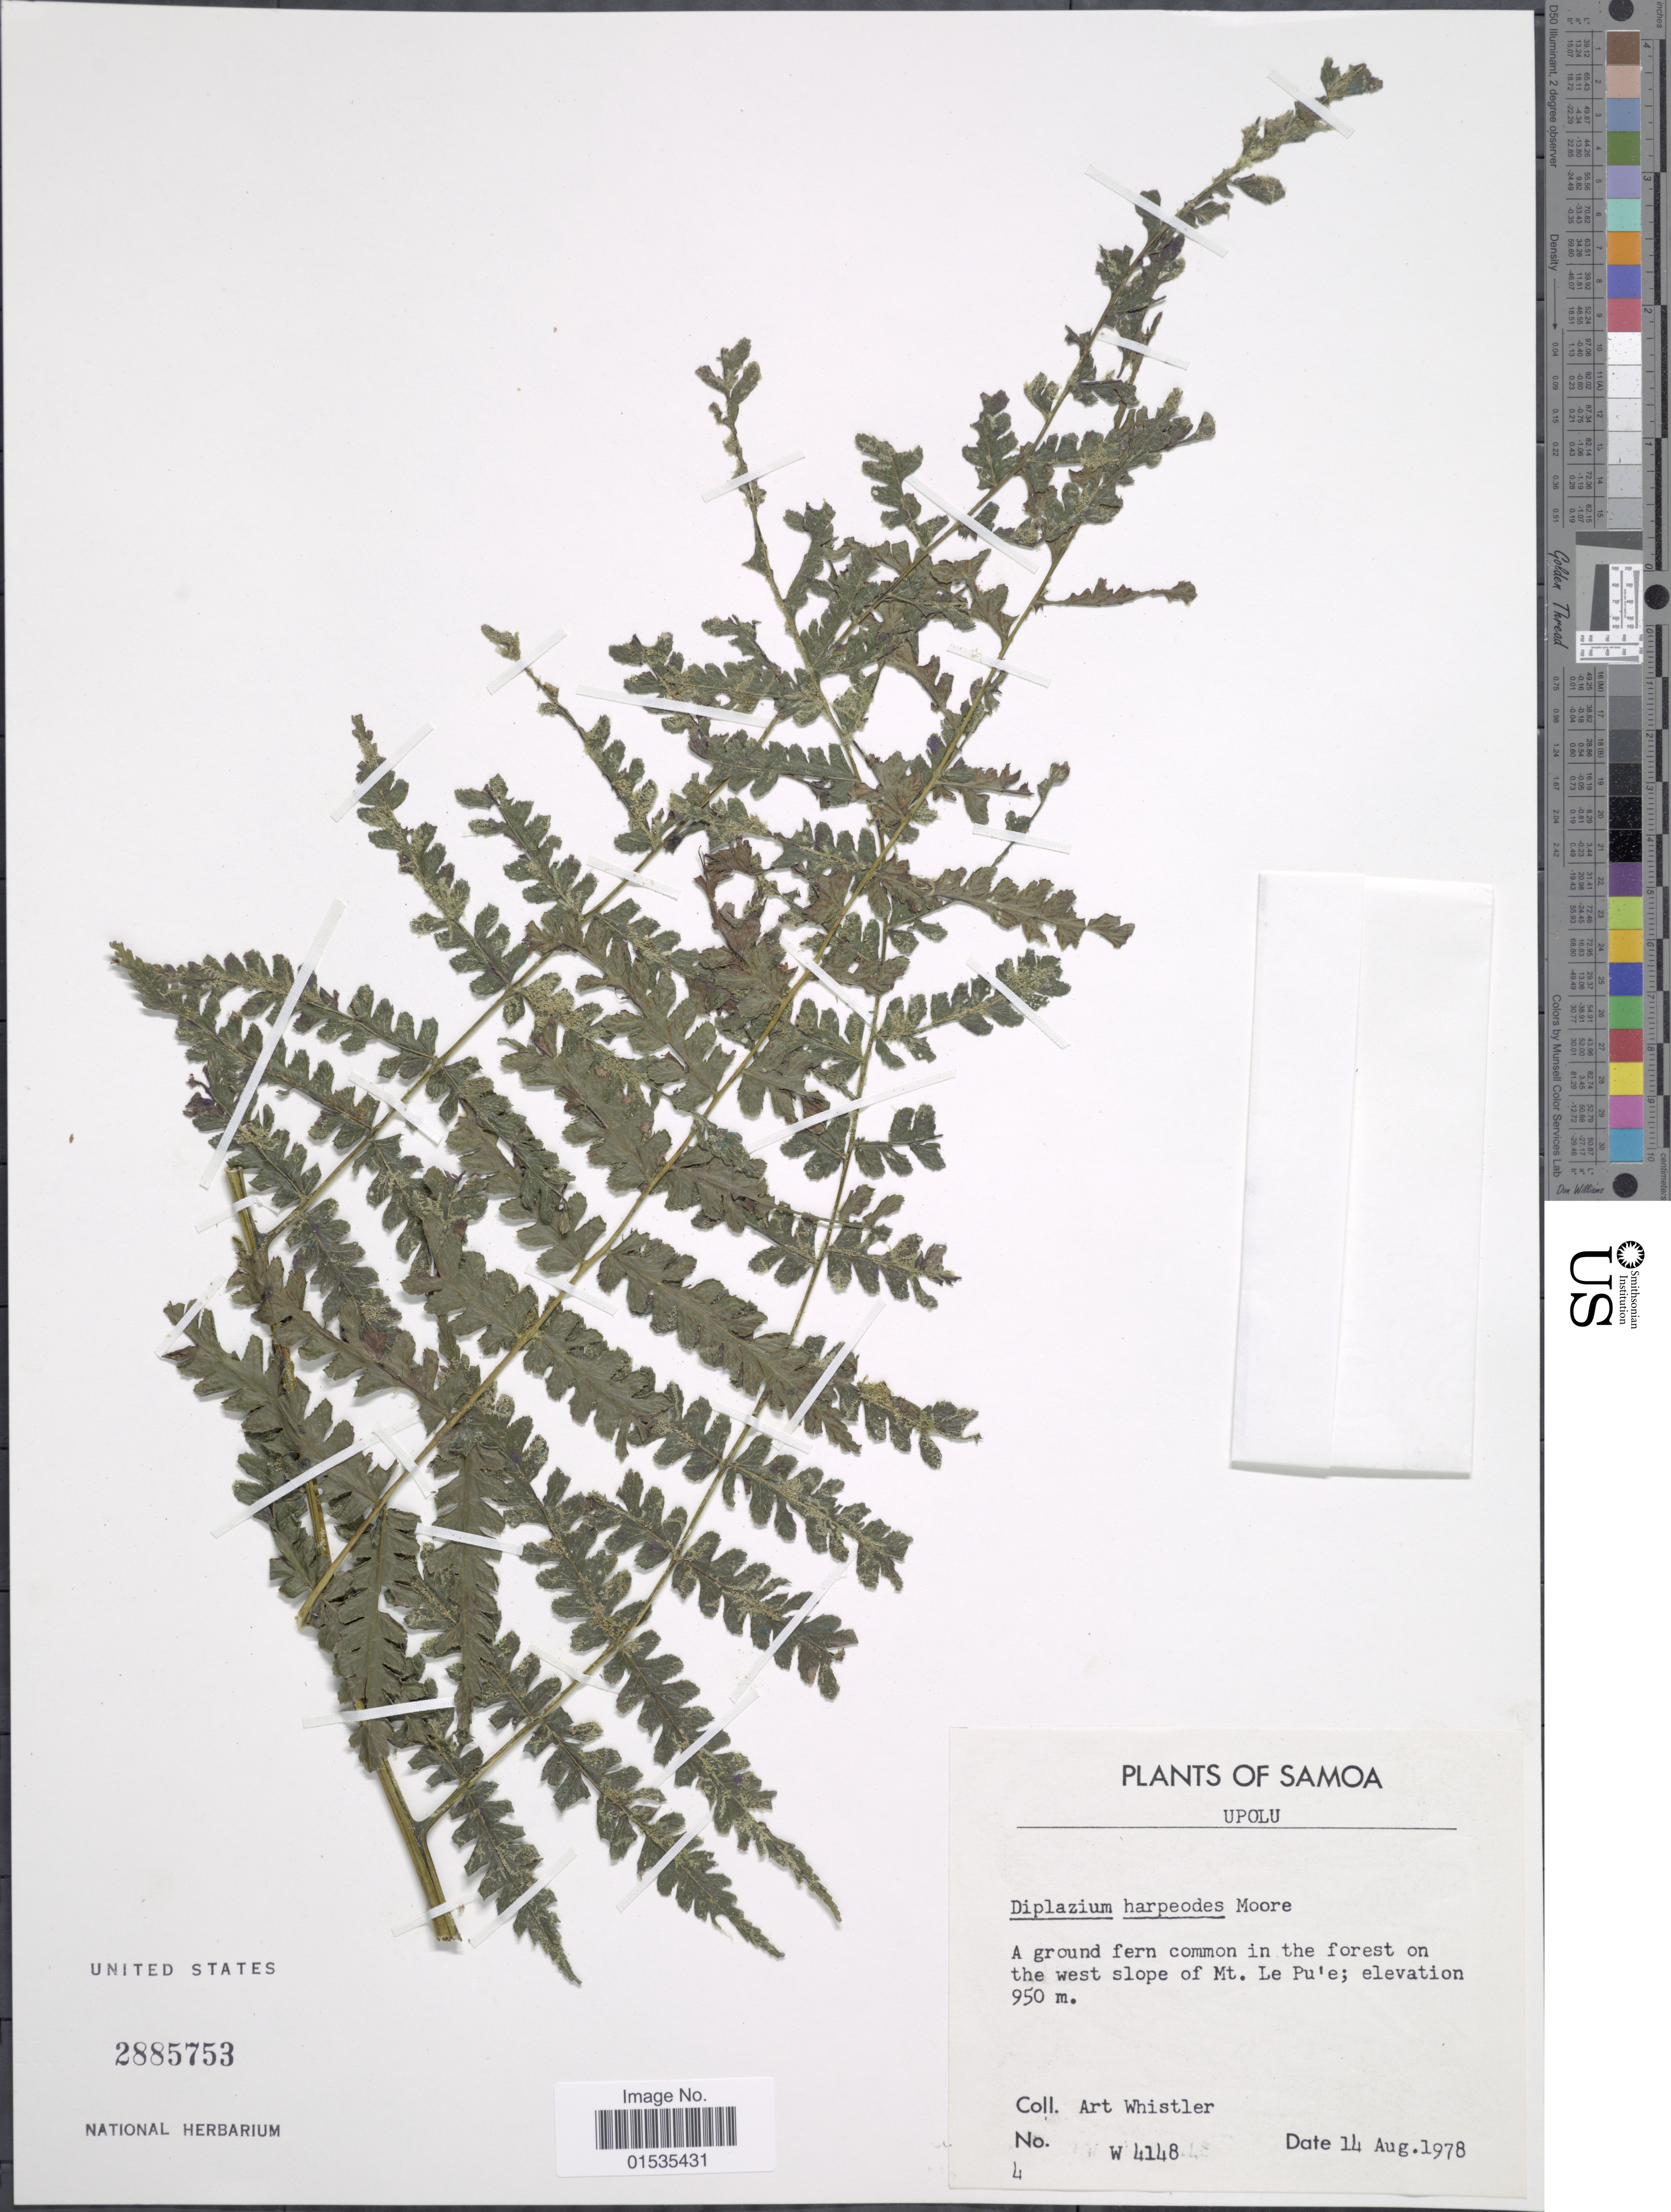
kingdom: Plantae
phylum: Tracheophyta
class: Polypodiopsida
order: Polypodiales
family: Athyriaceae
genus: Diplazium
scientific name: Diplazium harpeodes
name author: T. Moore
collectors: A. Whistler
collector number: W4148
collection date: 1978-08-14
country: Samoa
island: Upolu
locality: in the forest on the west slope of Mt. Le Pu'e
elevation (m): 950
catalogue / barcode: US 2885753